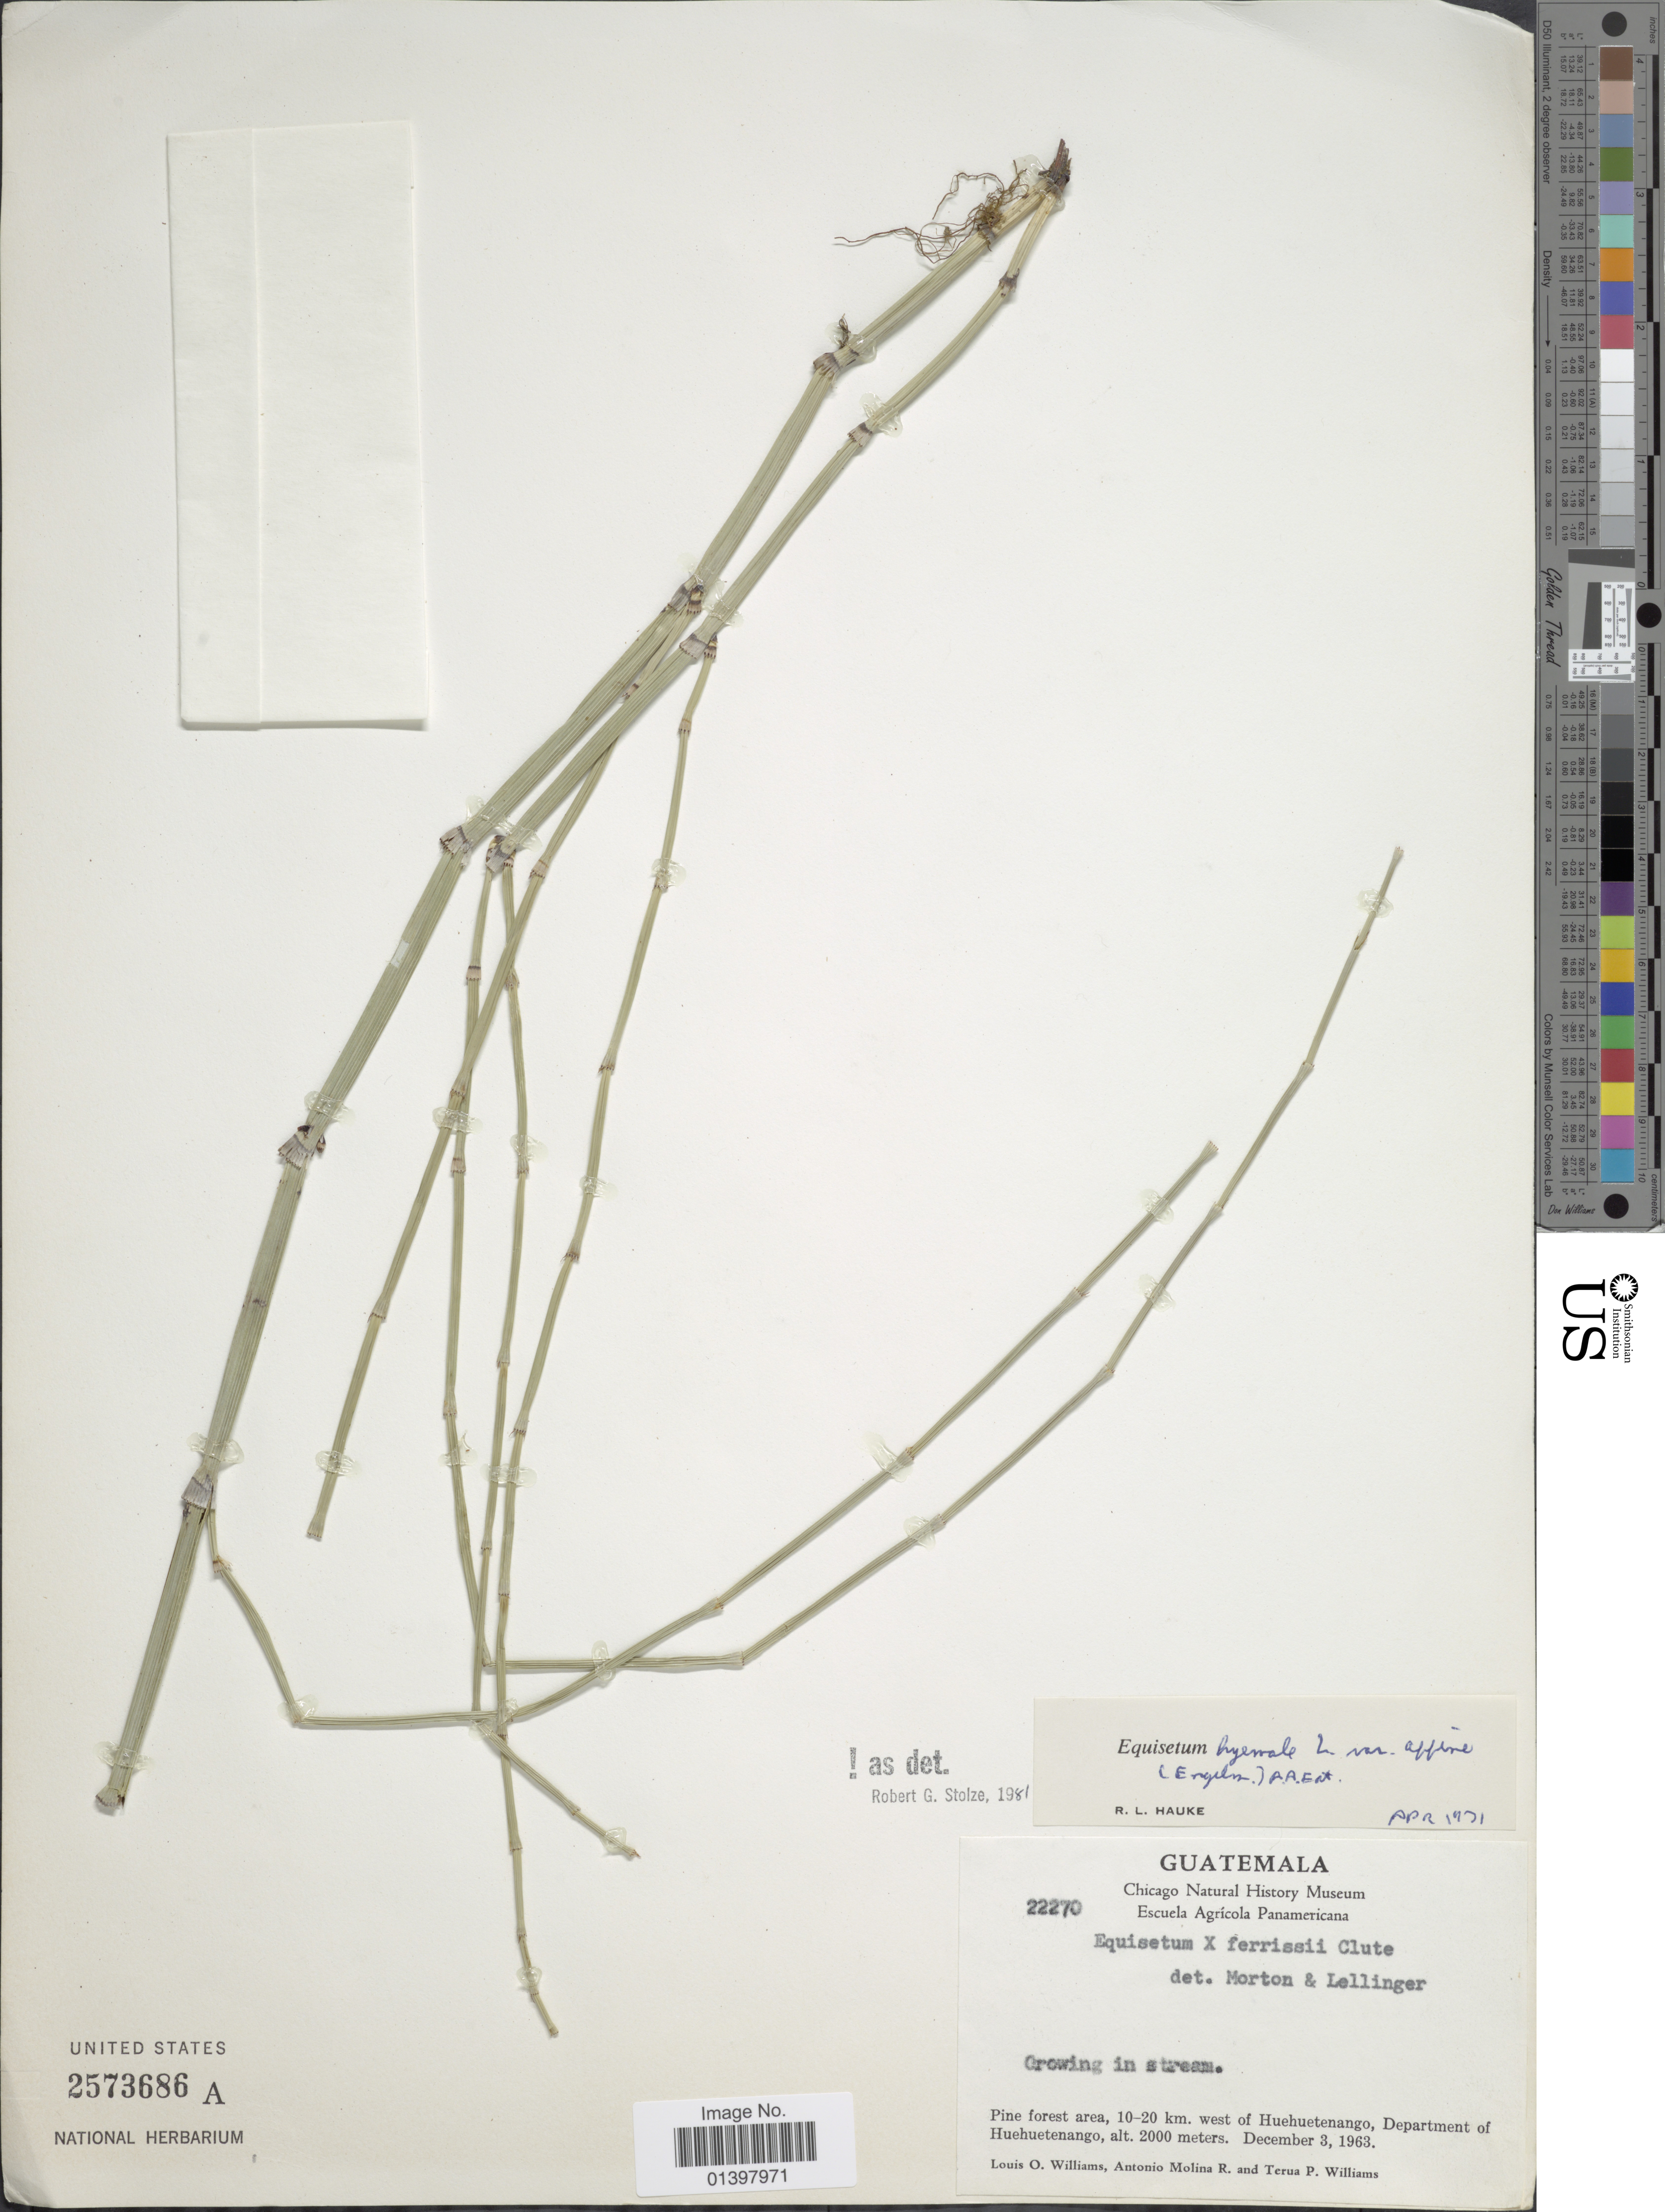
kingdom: Plantae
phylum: Tracheophyta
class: Polypodiopsida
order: Equisetales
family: Equisetaceae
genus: Equisetum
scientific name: Equisetum hyemale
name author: L.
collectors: L. O. Williams, A. Molina R. & T. P. Williams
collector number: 22270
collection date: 1963-12-03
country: Guatemala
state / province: Huehuetenango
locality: Pine forest area, 10-20 km. west of Huehuetenango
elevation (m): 2000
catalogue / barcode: US 2573686A